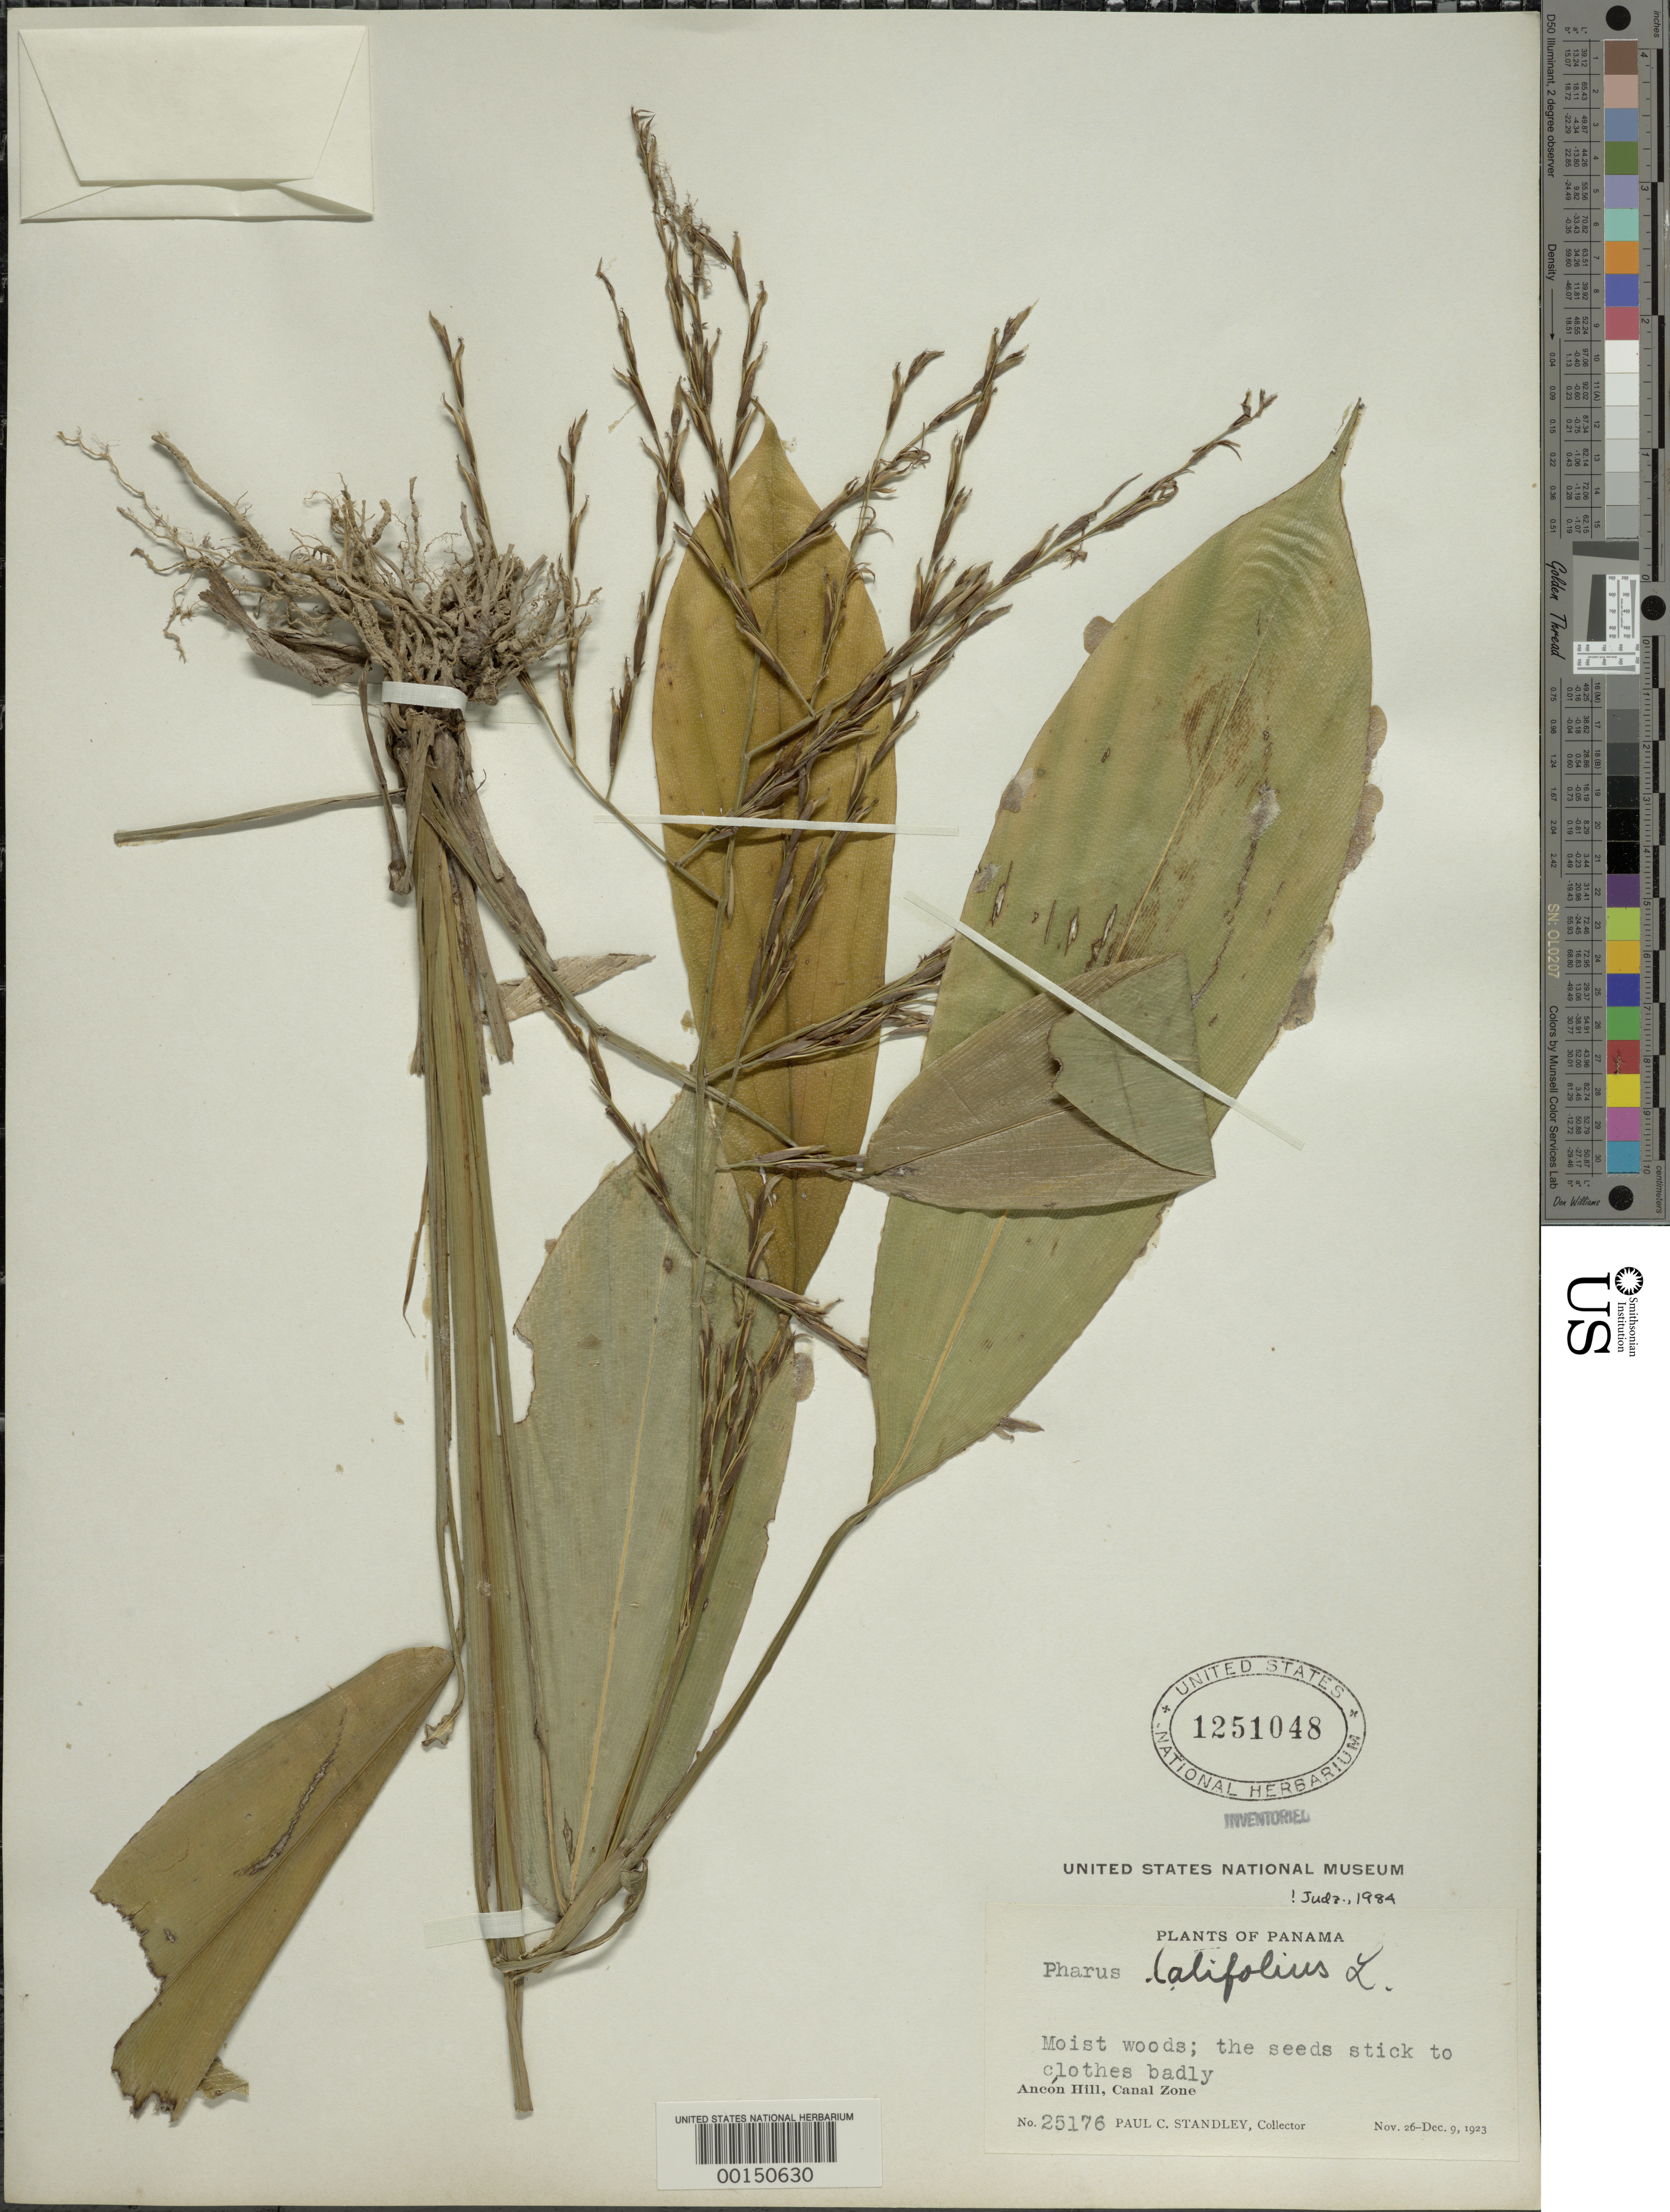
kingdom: Plantae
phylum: Tracheophyta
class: Liliopsida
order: Poales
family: Poaceae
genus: Pharus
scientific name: Pharus latifolius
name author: L.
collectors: P. C. Standley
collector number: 25176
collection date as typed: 26 Nov 1923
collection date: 1923-11-26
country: Panama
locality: Ancon Hill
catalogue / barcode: US 1251048